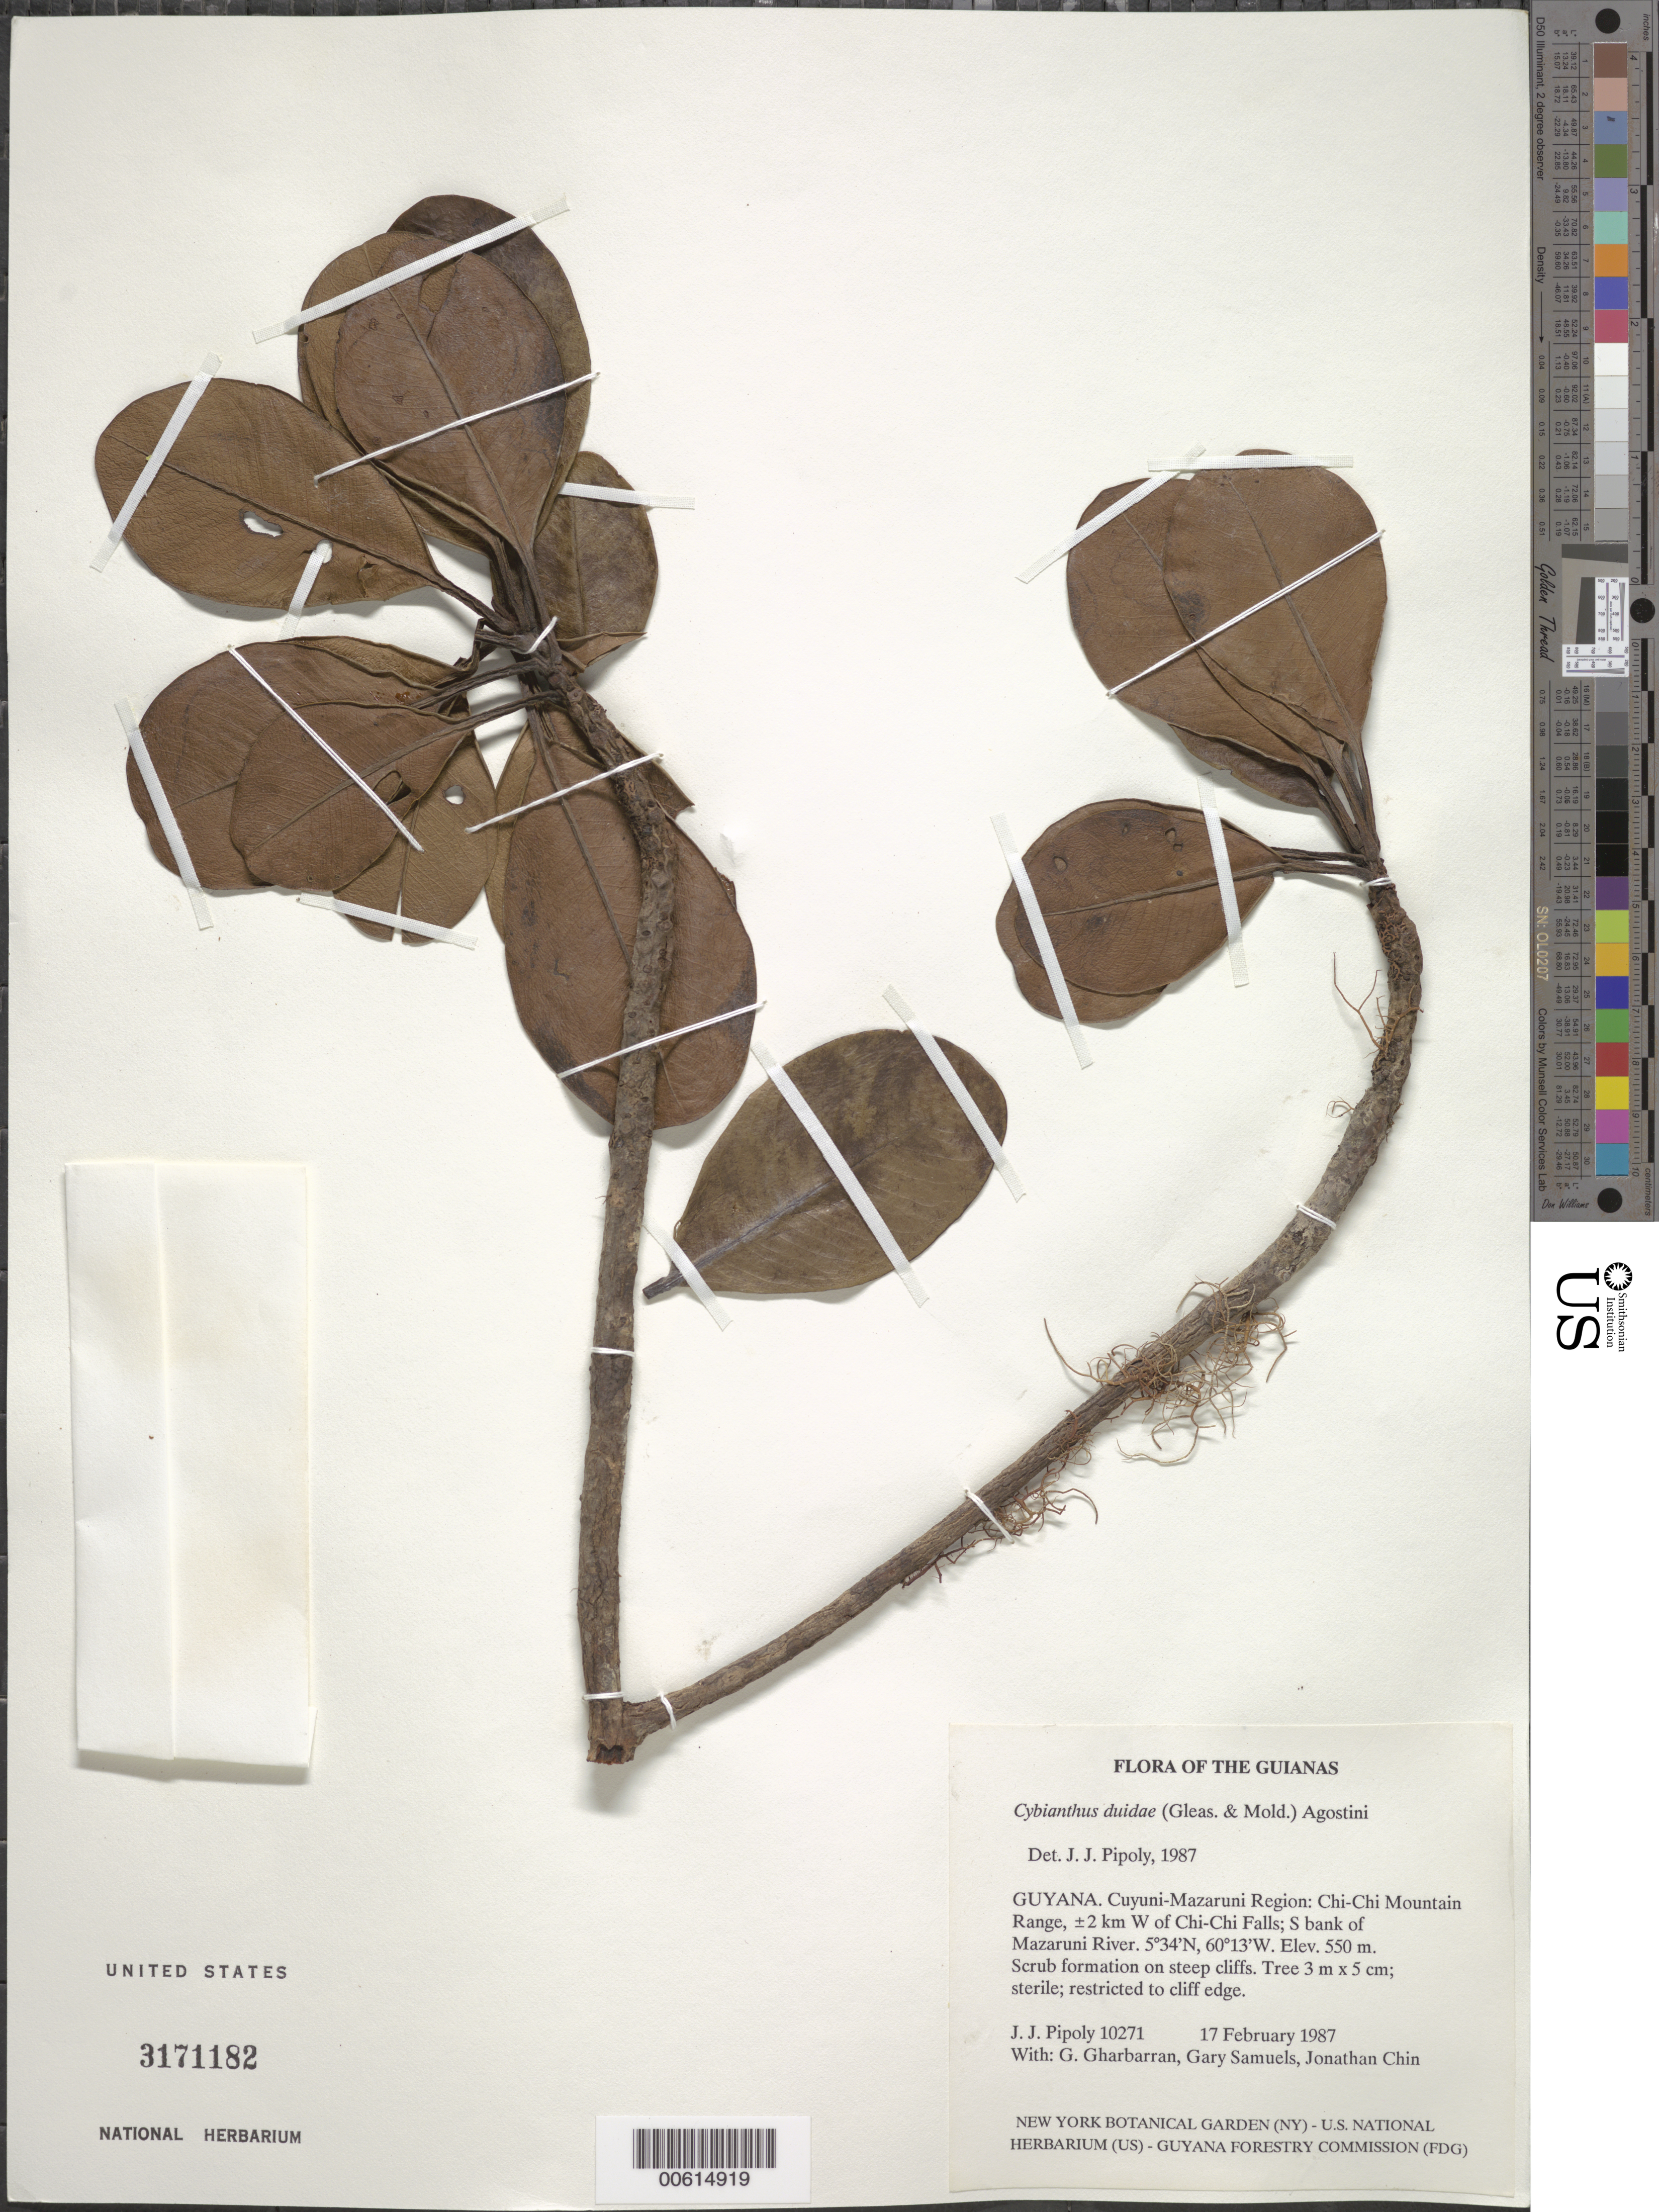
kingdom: Plantae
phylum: Tracheophyta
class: Magnoliopsida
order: Ericales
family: Primulaceae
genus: Cybianthus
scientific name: Cybianthus duidae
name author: (Gleason & Moldenke) G. Agostini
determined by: Pipoly, J. J., III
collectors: J. J. Pipoly, G. Gharbarran, G. Samuels & J. Chin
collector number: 10271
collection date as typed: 17 February 1987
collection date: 1987-02-17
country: Guyana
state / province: Cuyuni-Mazaruni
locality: Chi-Chi Mountain Range, ±2 km W of Chi-Chi Falls; S bank of Mazaruni River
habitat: Scrub formation on steep cliffs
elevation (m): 550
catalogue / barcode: US 3171182